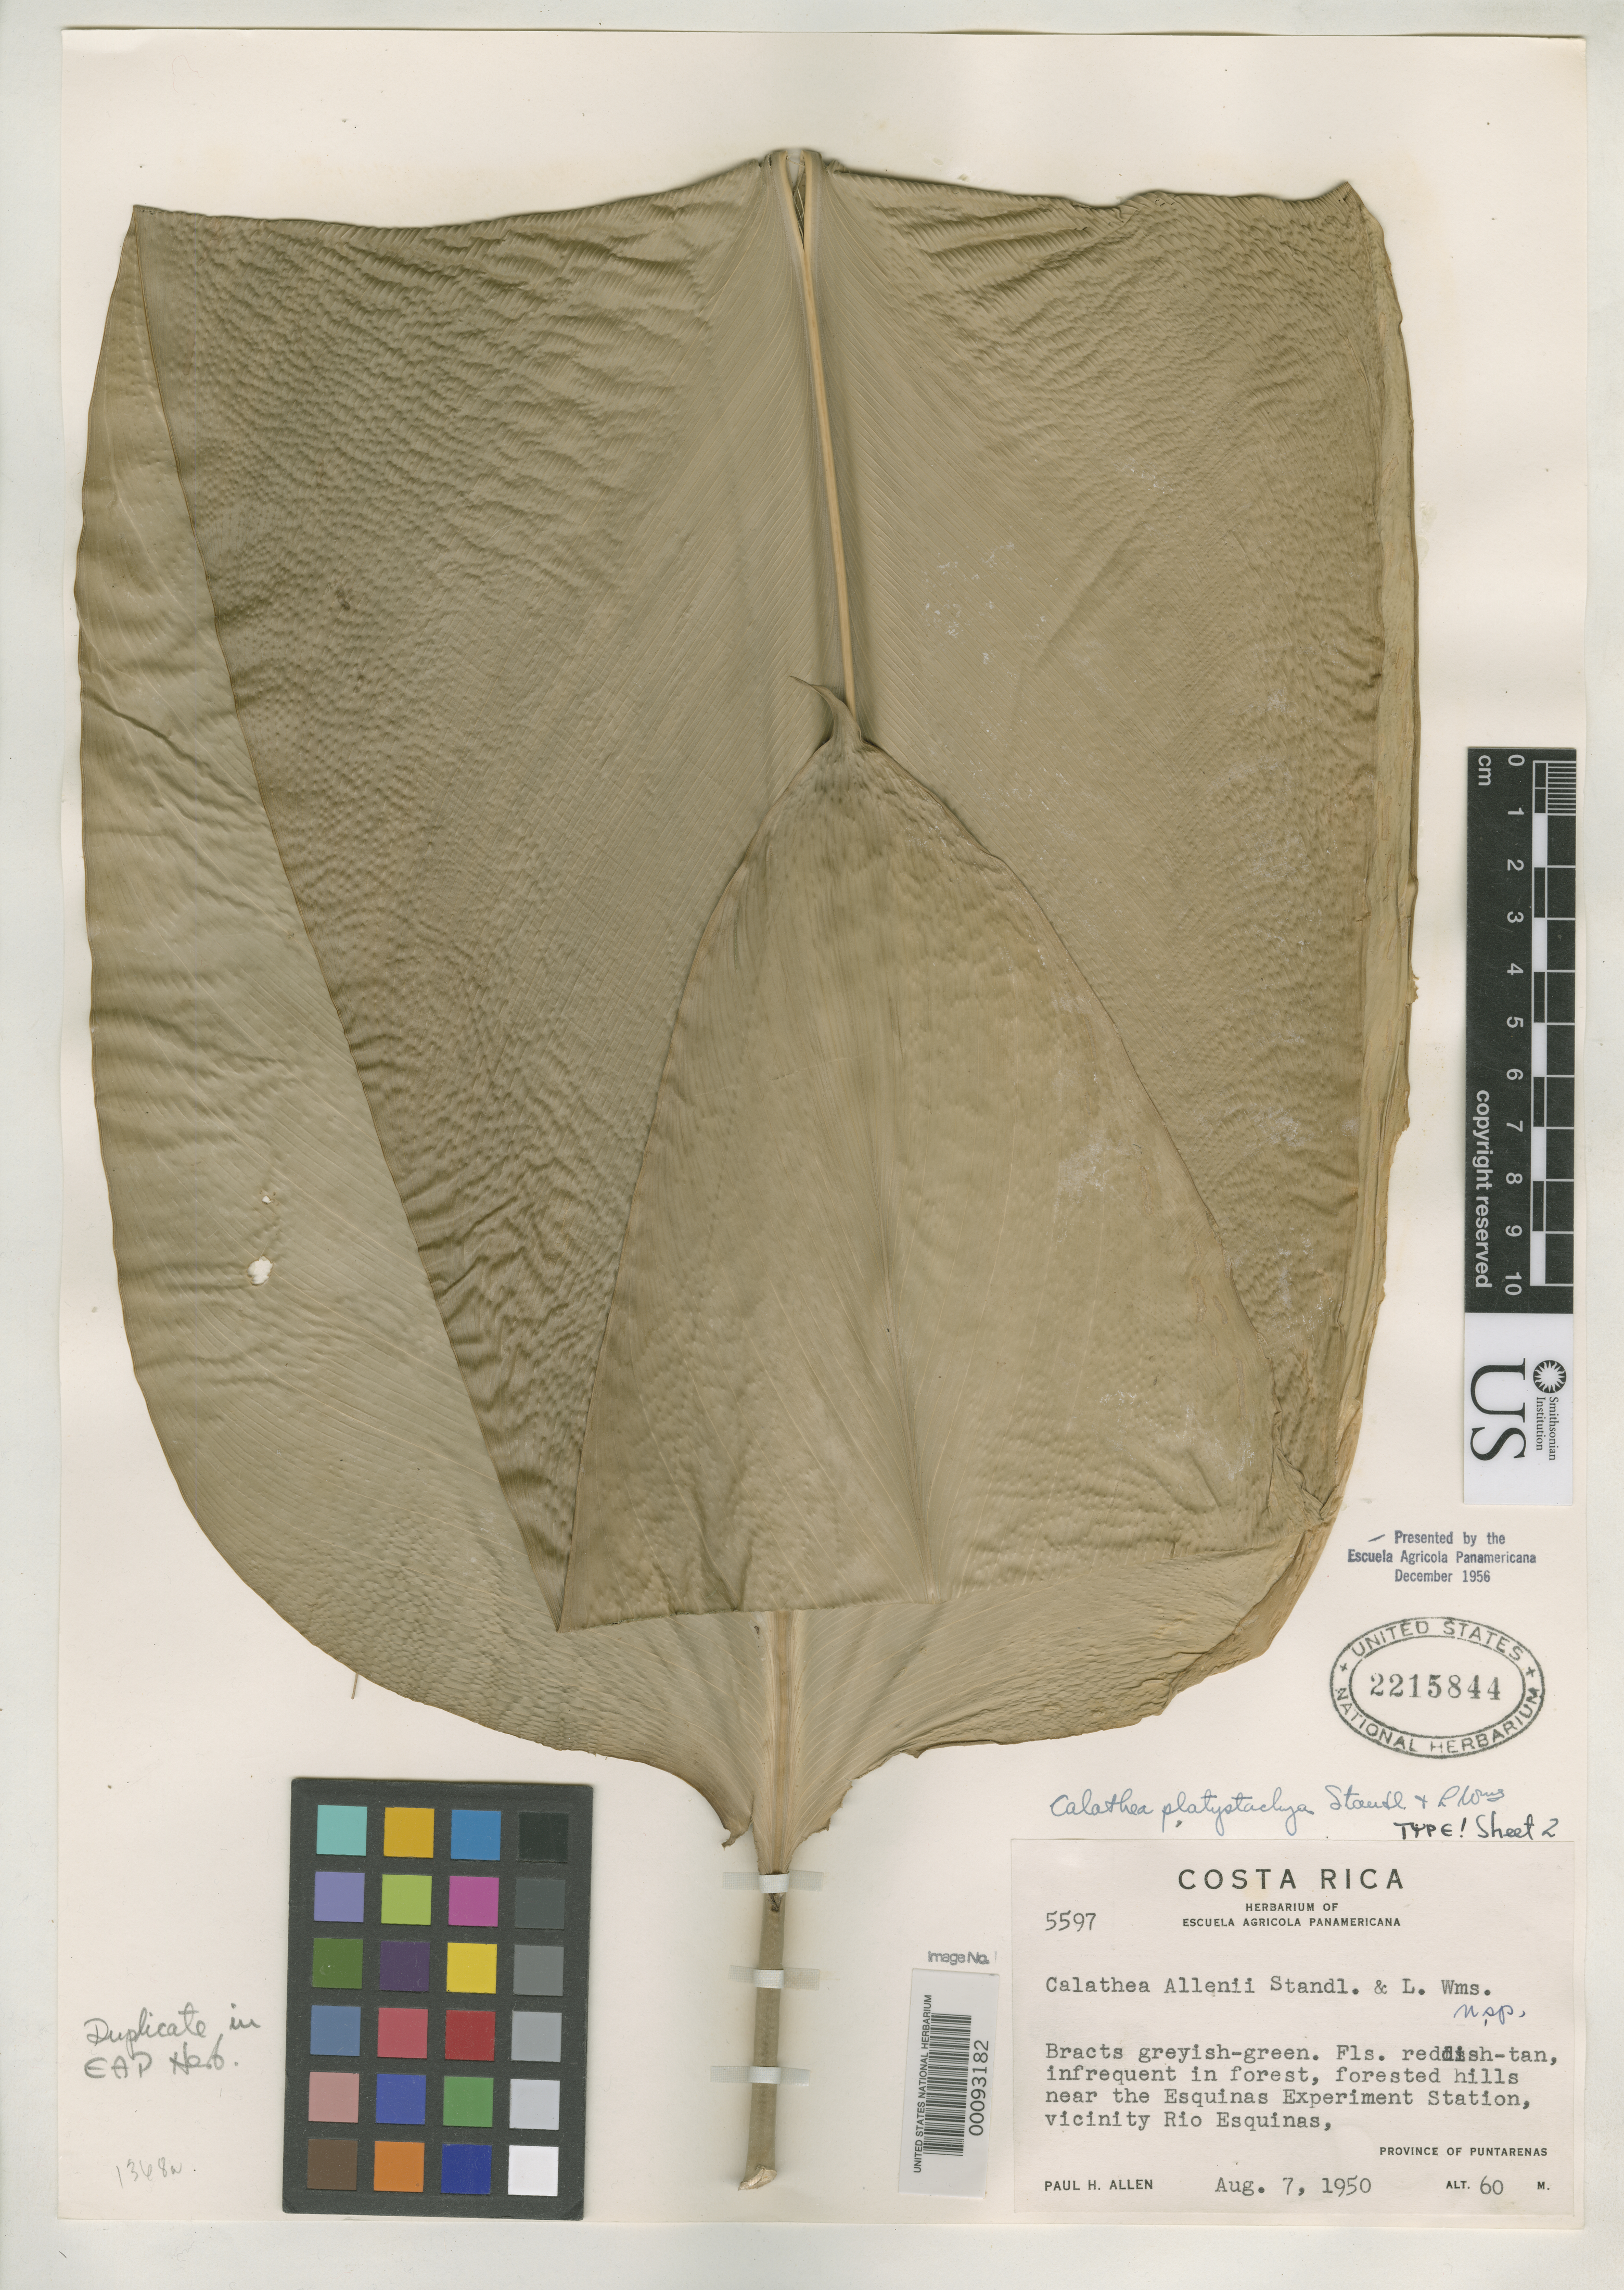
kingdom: Plantae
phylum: Tracheophyta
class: Liliopsida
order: Zingiberales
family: Marantaceae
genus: Calathea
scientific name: Calathea platystachya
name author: Standl. & L.O. Williams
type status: Paratype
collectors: P. H. Allen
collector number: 5597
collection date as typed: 07 Aug 1950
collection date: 1950-08-07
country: Costa Rica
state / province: Puntarenas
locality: Near Esquinas Experiment Station, vicinity of Rio Esquinas.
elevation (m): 60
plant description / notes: Specimen ex EAP, "Presented by the Escuela Agricola Panamericana December 1956". Annotated as "TYPE!" but type collection is Allen 5564 according to protologue and this collection is a paratype (see Dorr et al. 2009, Taxon 58: 993-1001).; Annotated as "Calathea Allenii Standl. & L. Wms. n. sp.", name never published (non C. allenii Woodson 1942).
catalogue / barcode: US 2215844